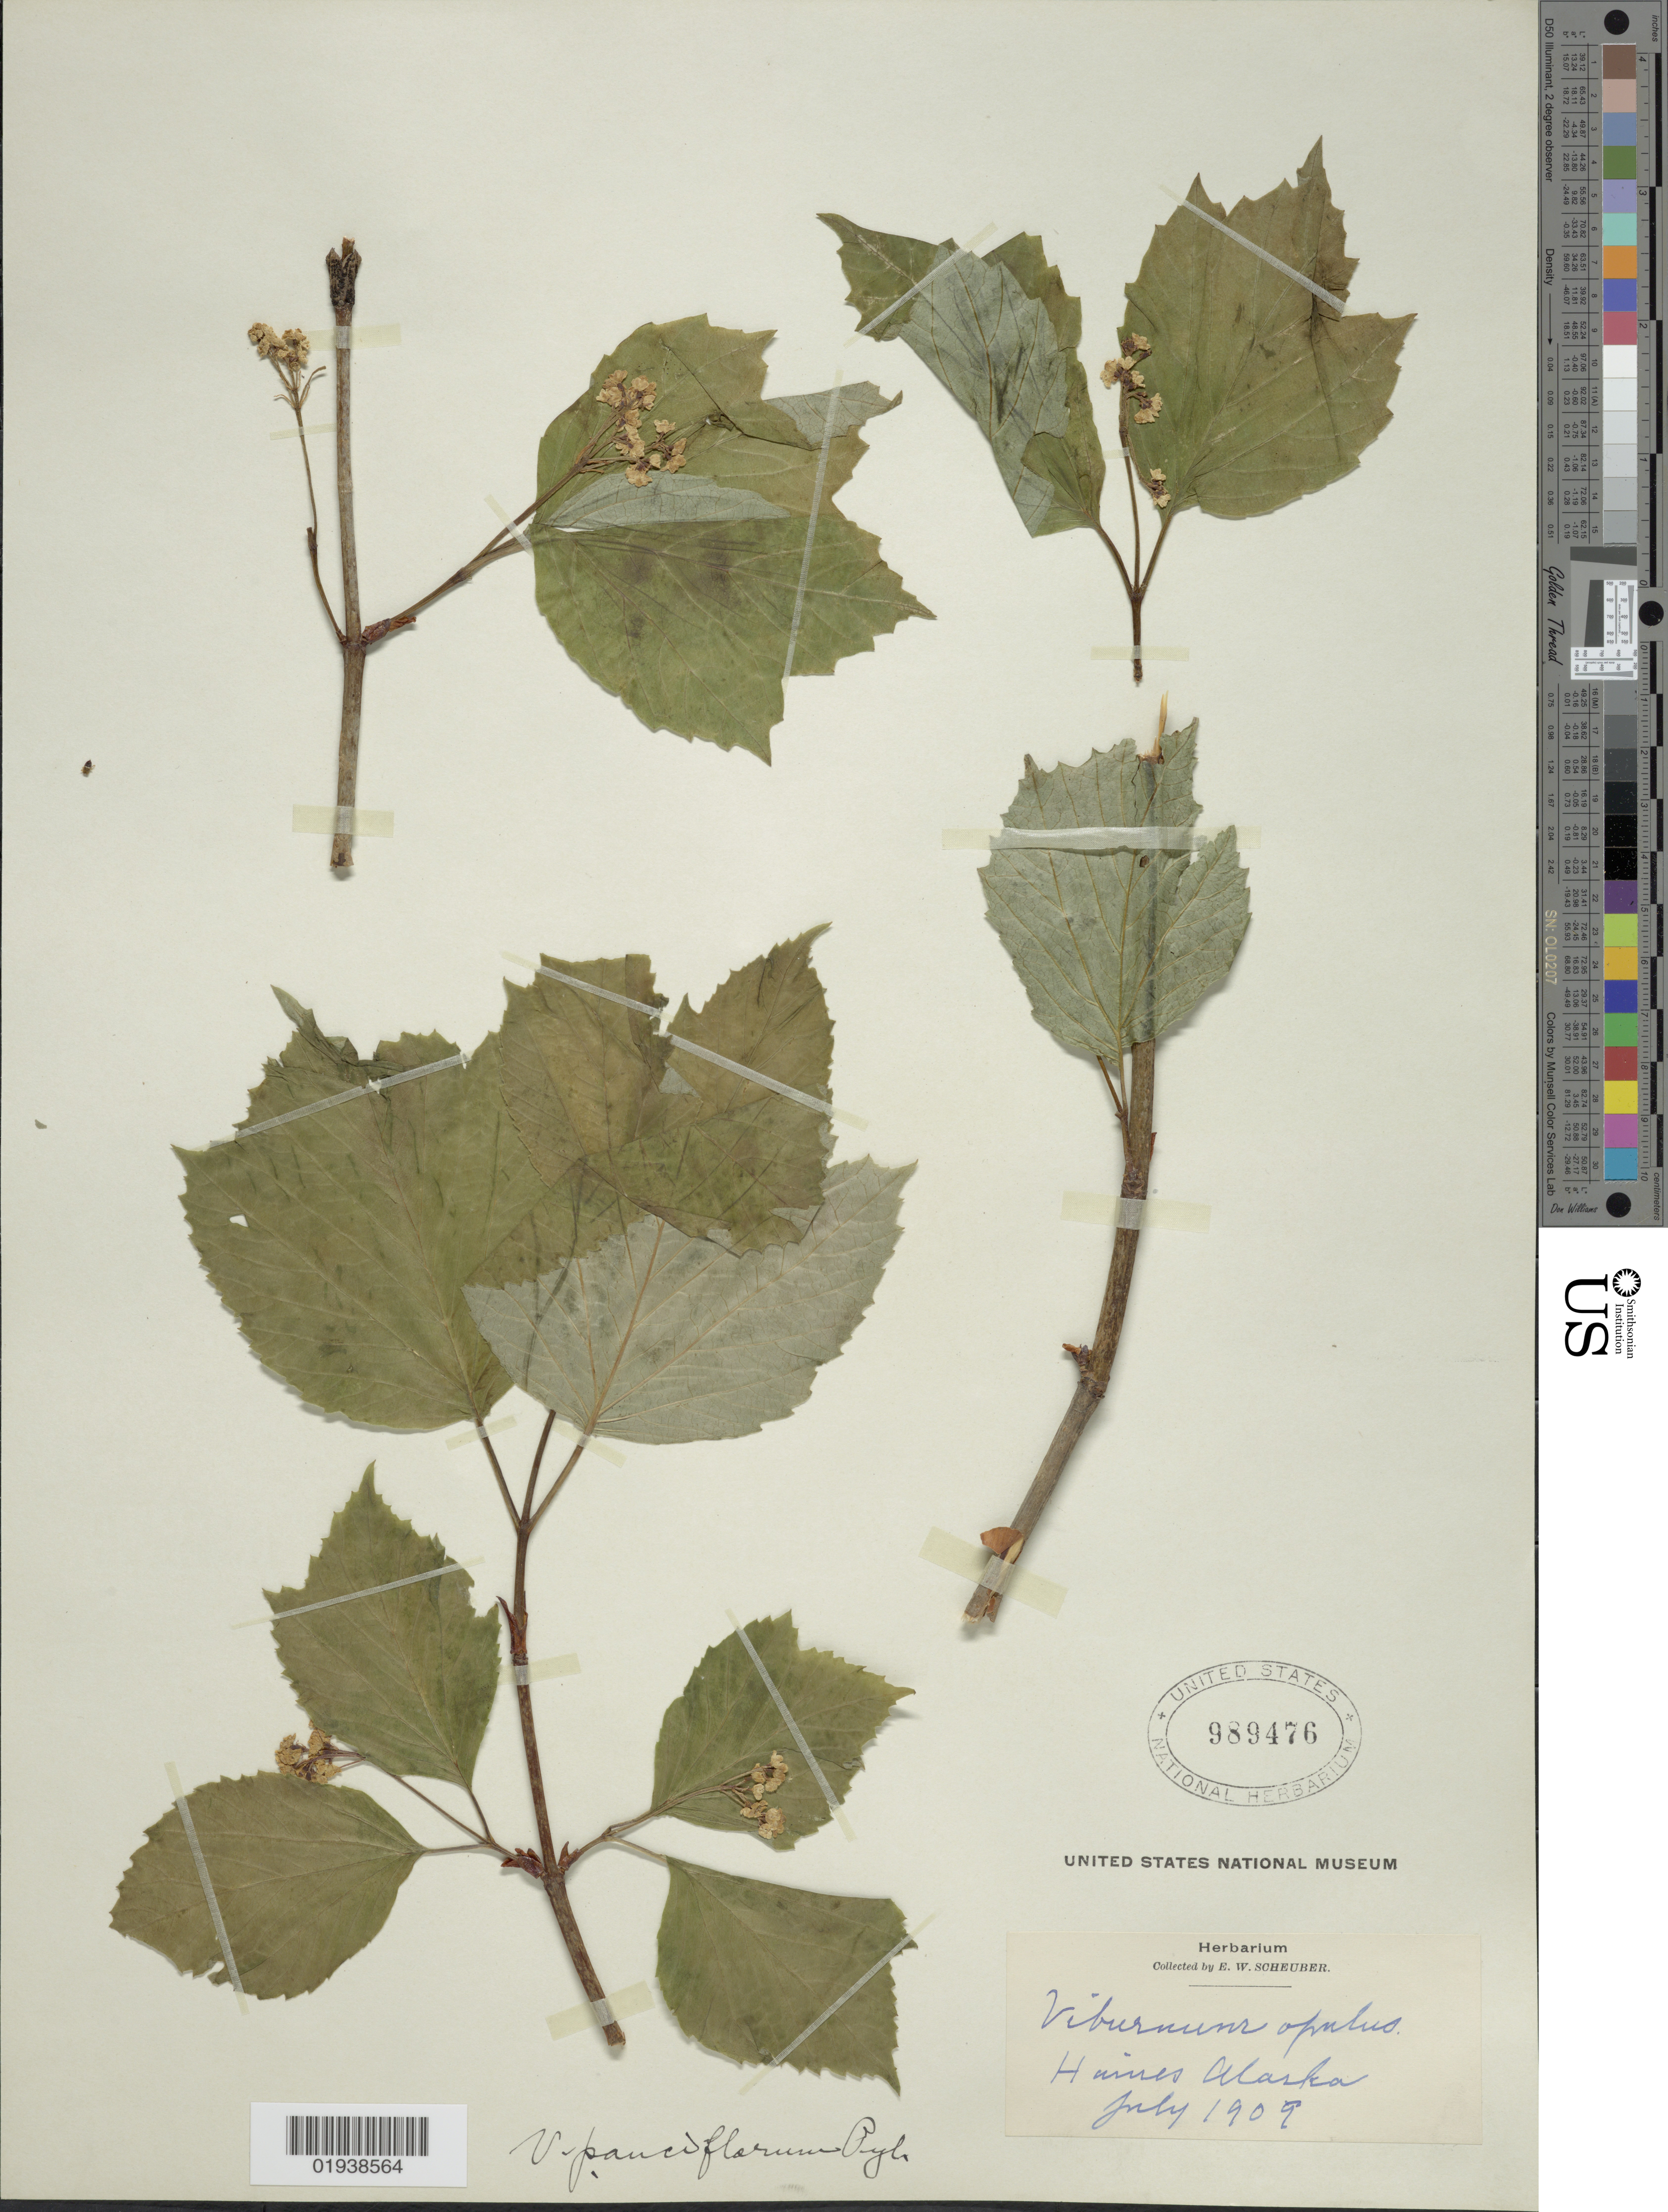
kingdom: Plantae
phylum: Tracheophyta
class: Magnoliopsida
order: Dipsacales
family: Viburnaceae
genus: Viburnum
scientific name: Viburnum edule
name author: (Michx.) Raf.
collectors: E. Scheuber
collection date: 1909-07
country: United States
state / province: Alaska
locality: Haines Alaska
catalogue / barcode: US 989476